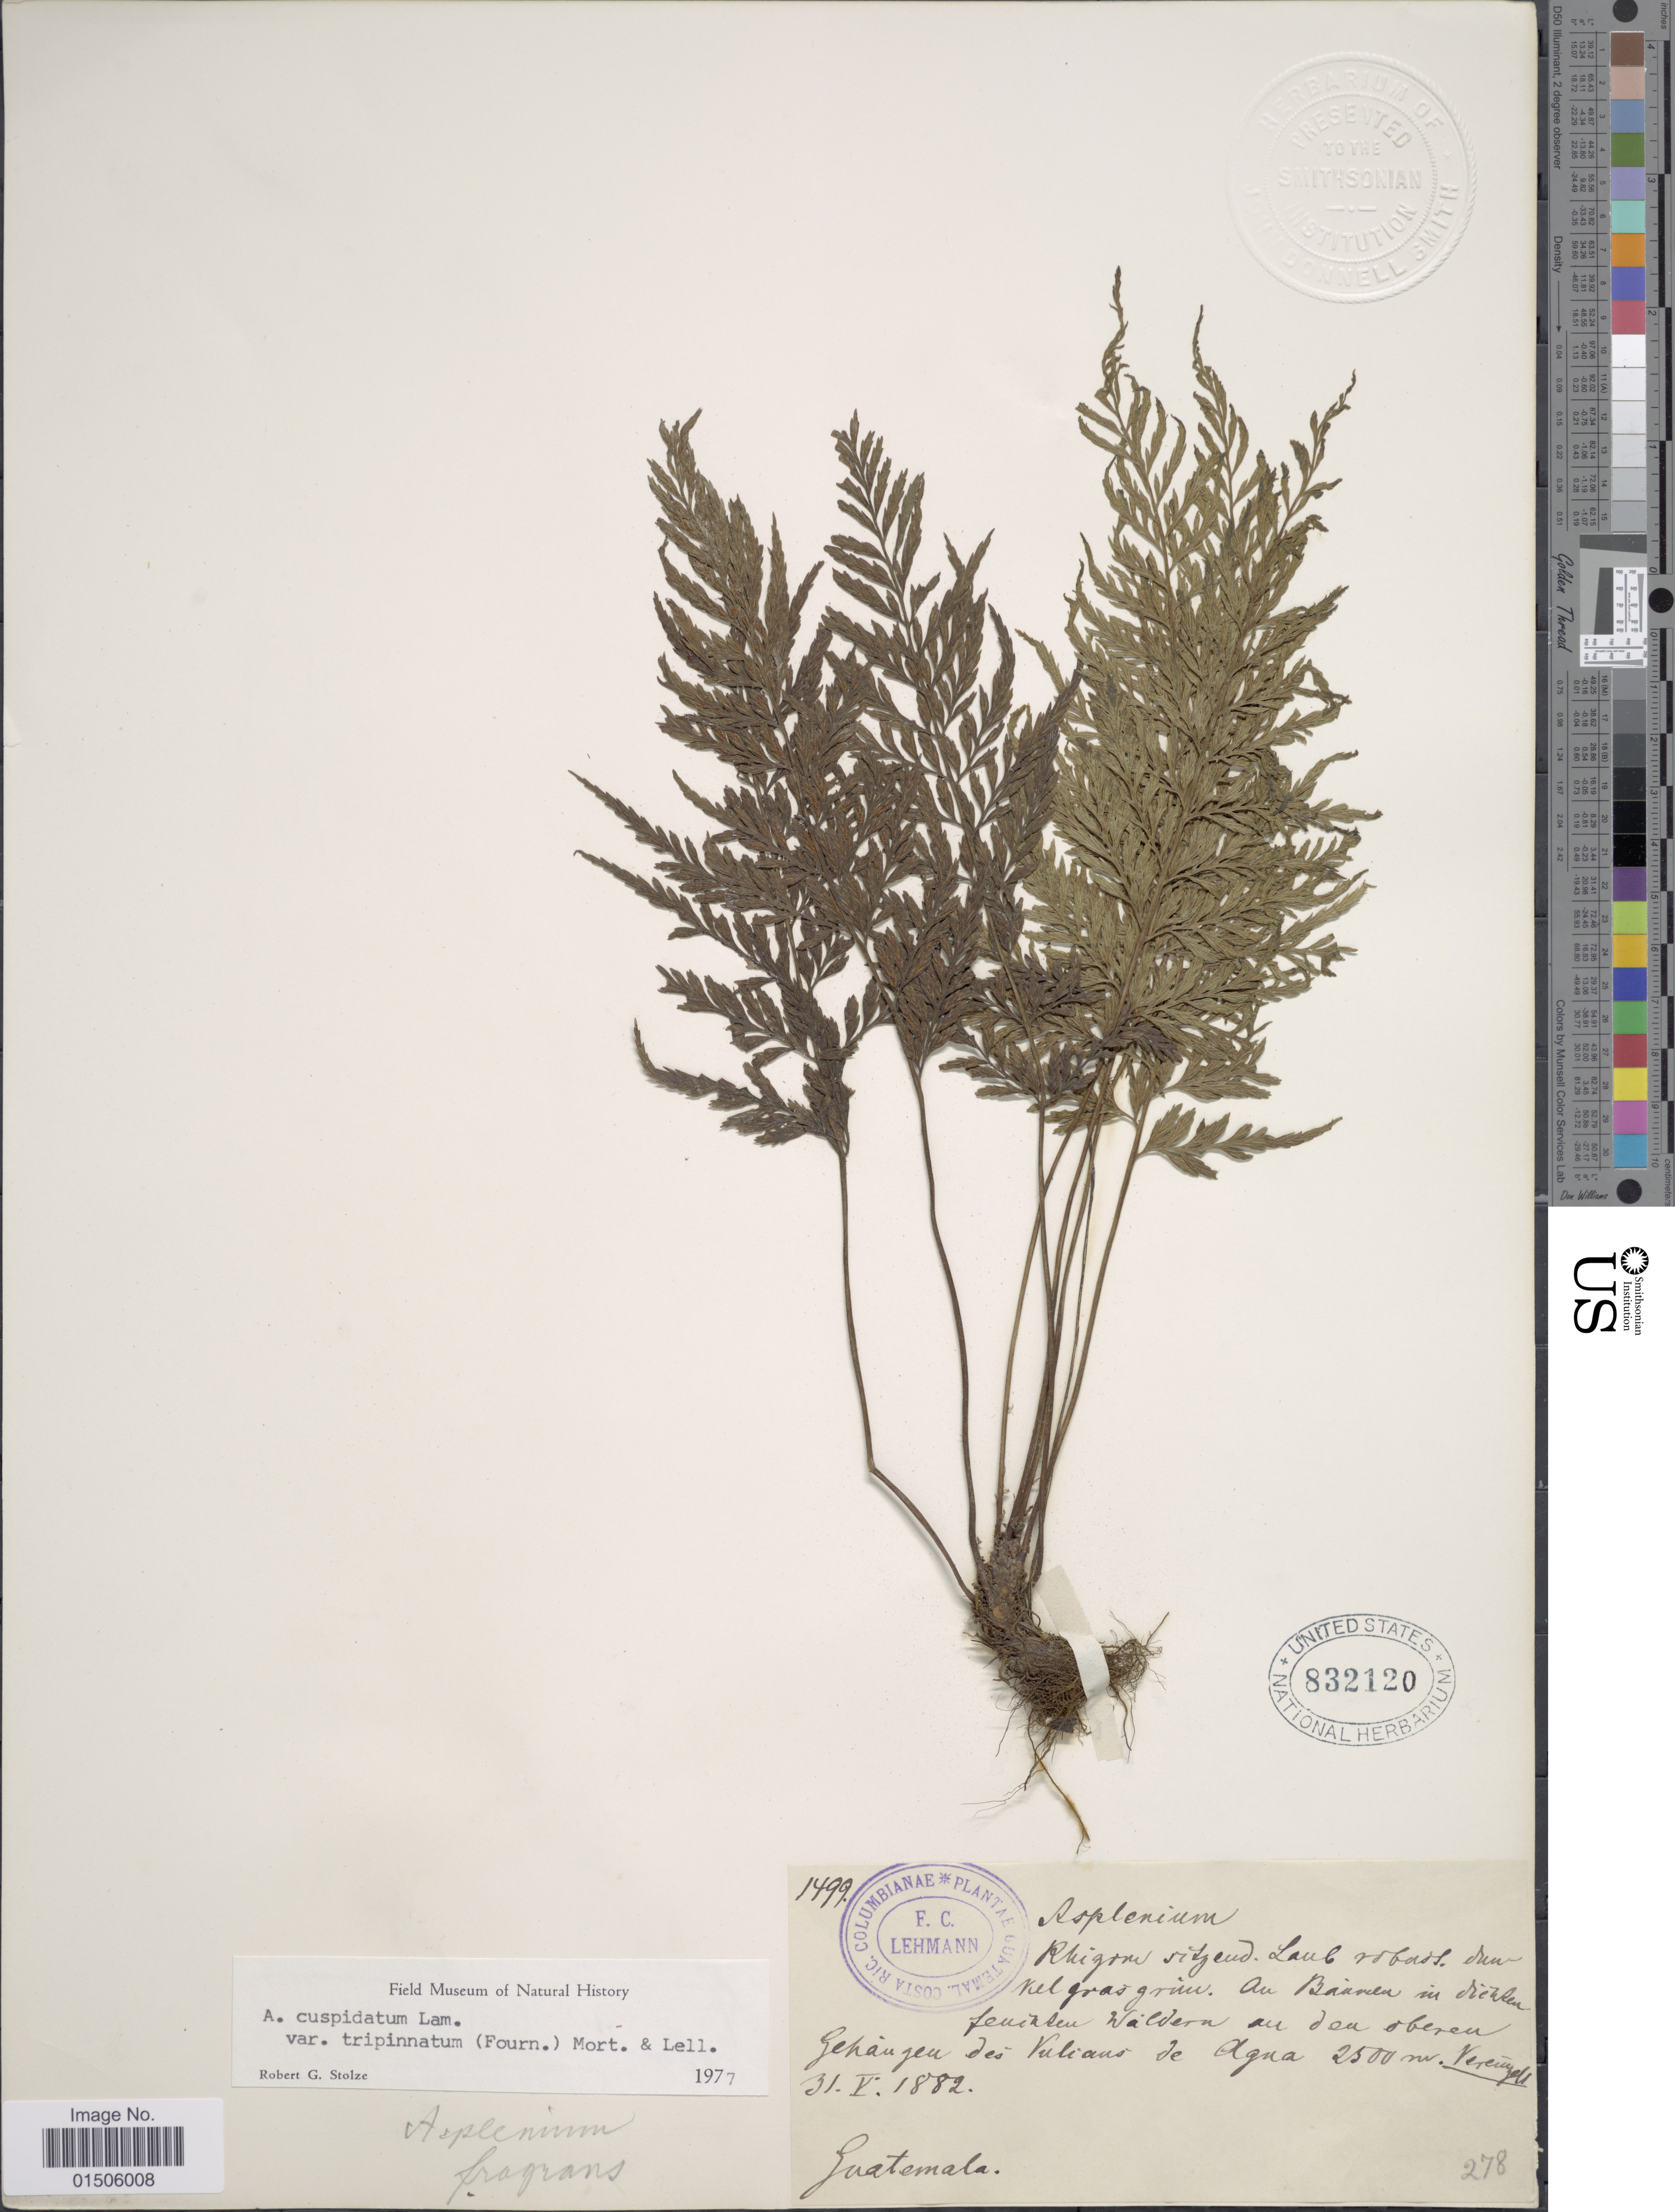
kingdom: Plantae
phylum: Tracheophyta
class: Polypodiopsida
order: Polypodiales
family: Aspleniaceae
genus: Asplenium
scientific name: Asplenium cuspidatum var. tripinnatum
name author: (E. Fourn.) C.V. Morton & Lellinger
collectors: F. C. Lehmann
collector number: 1499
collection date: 1882-05-31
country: Guatemala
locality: Gehaugeu des Vulcans de Agua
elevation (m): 2500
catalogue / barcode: US 832120